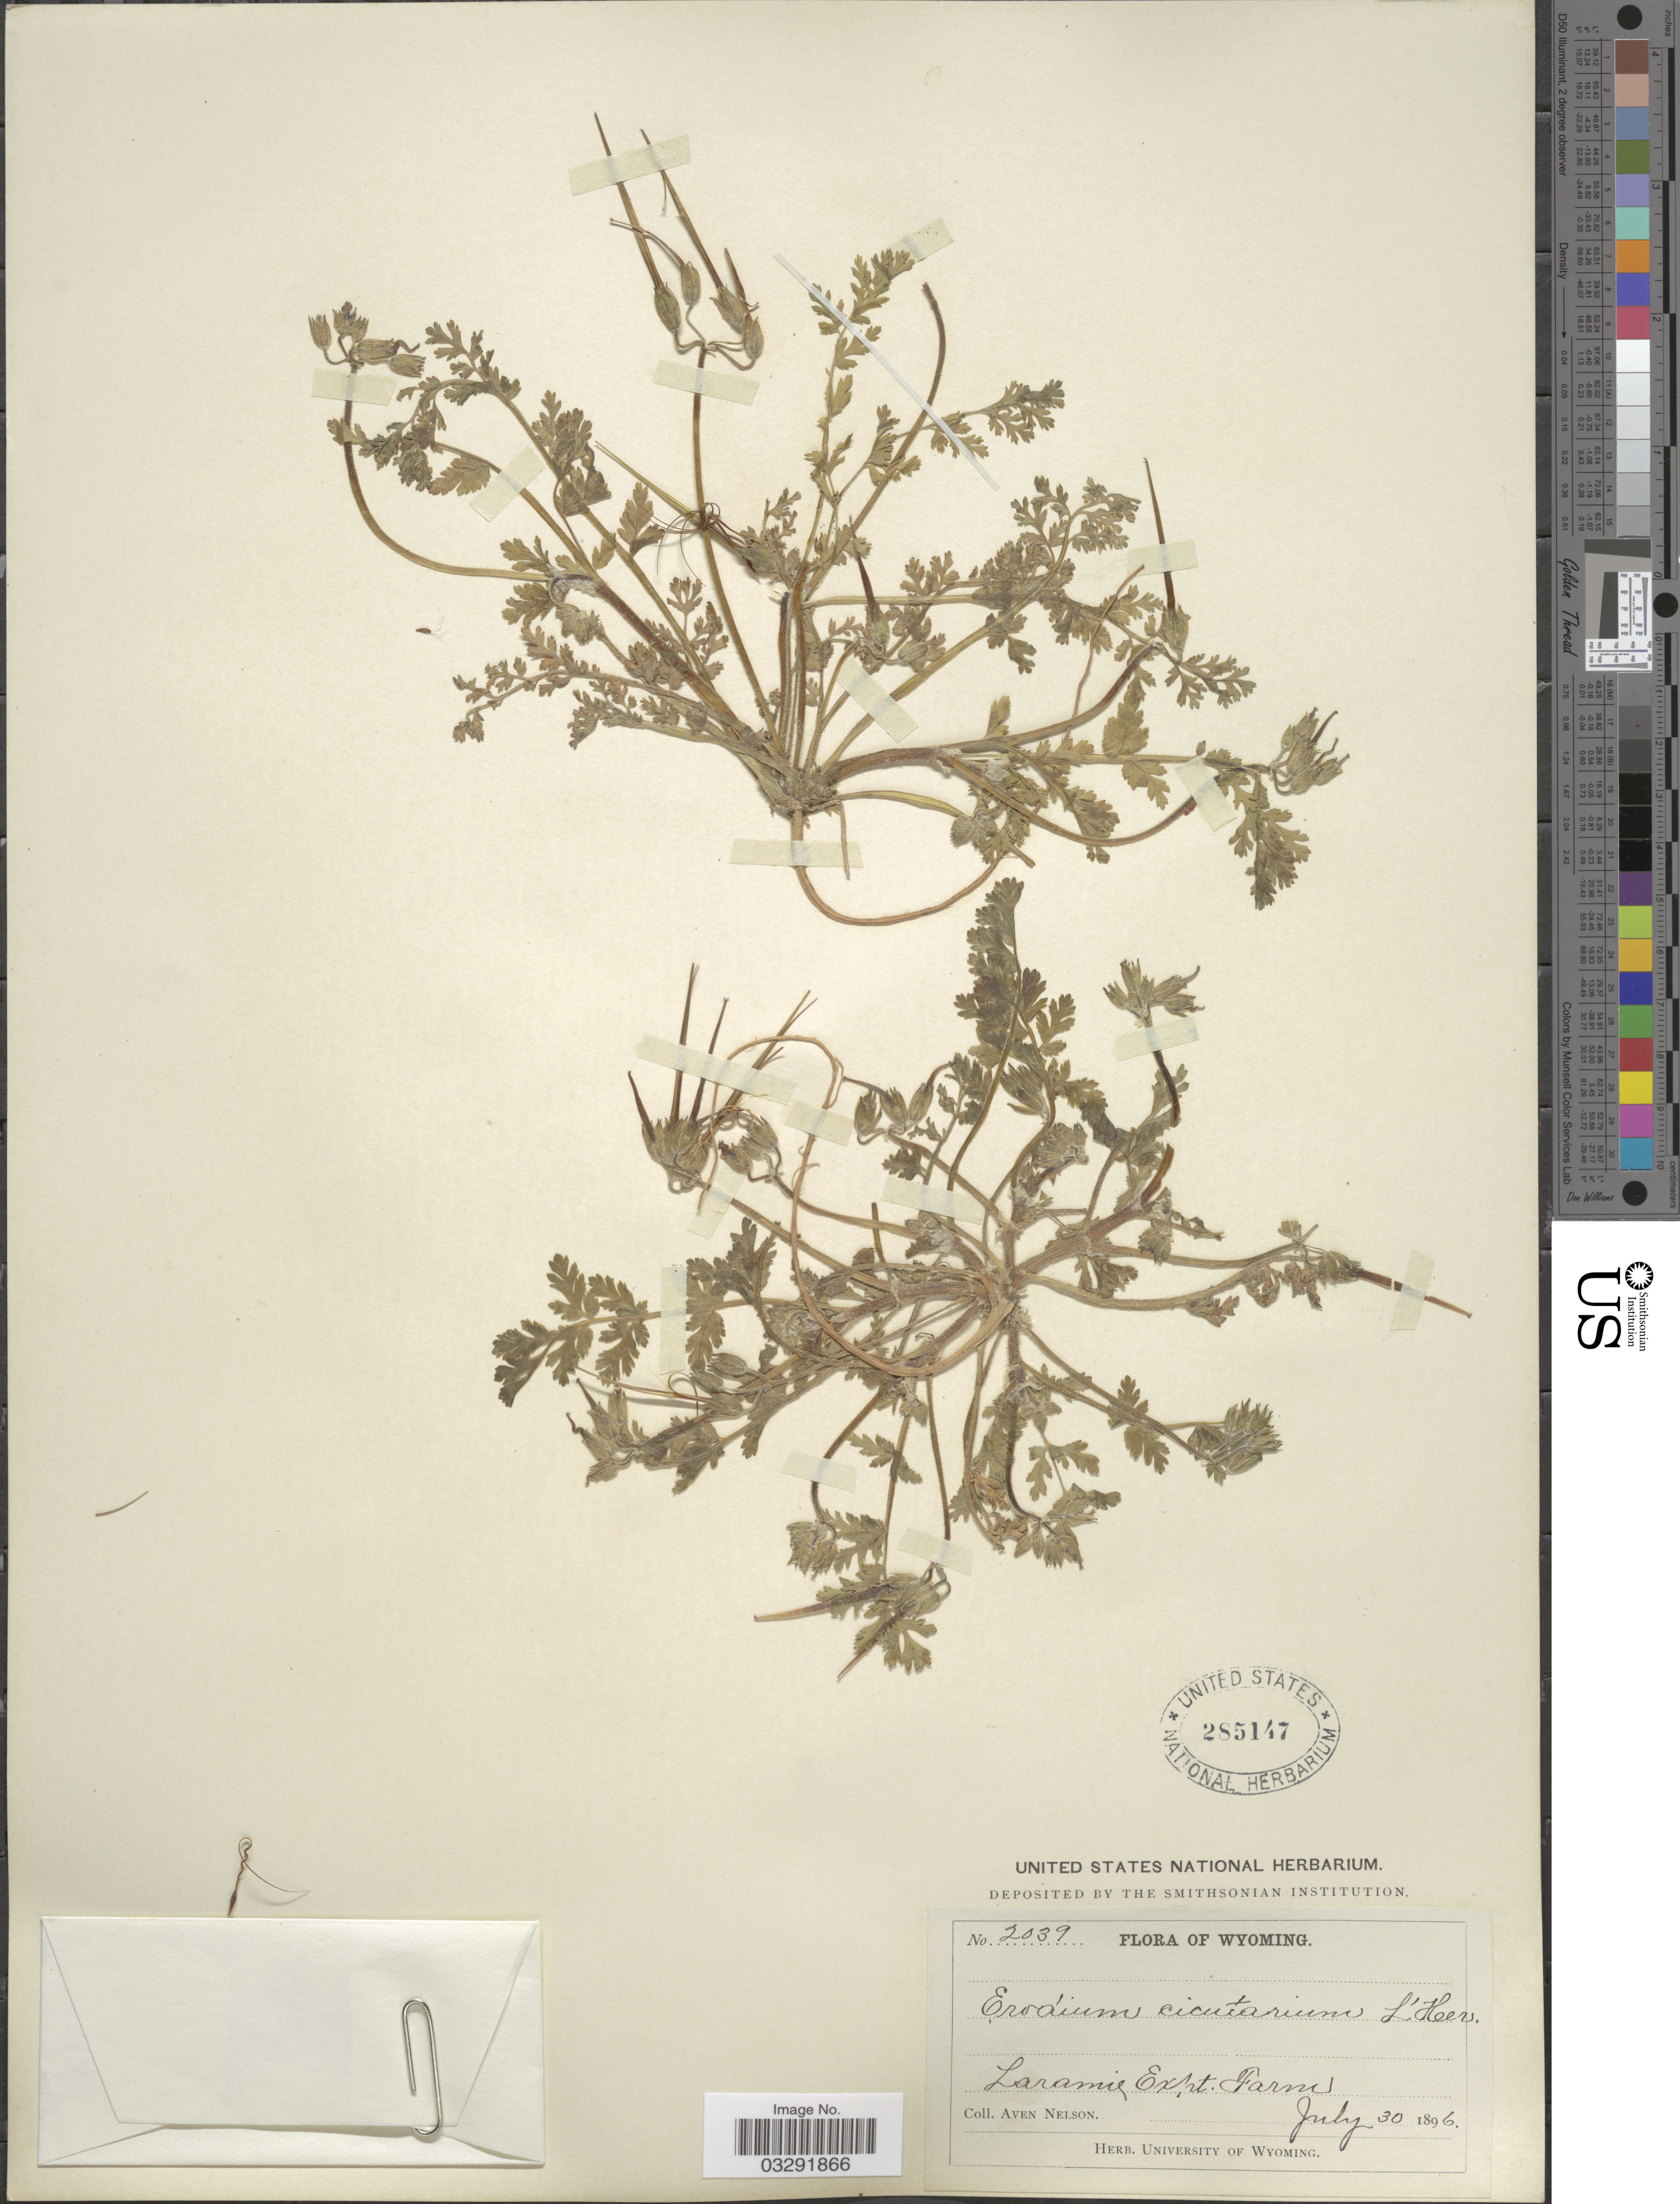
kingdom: Plantae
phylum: Tracheophyta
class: Magnoliopsida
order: Geraniales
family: Geraniaceae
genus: Erodium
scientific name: Erodium cicutarium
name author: (L.) L'Hér.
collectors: A. Nelson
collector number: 2039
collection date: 1896-07-30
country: United States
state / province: Wyoming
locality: Laramie Expt. Farm.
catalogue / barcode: US 285147